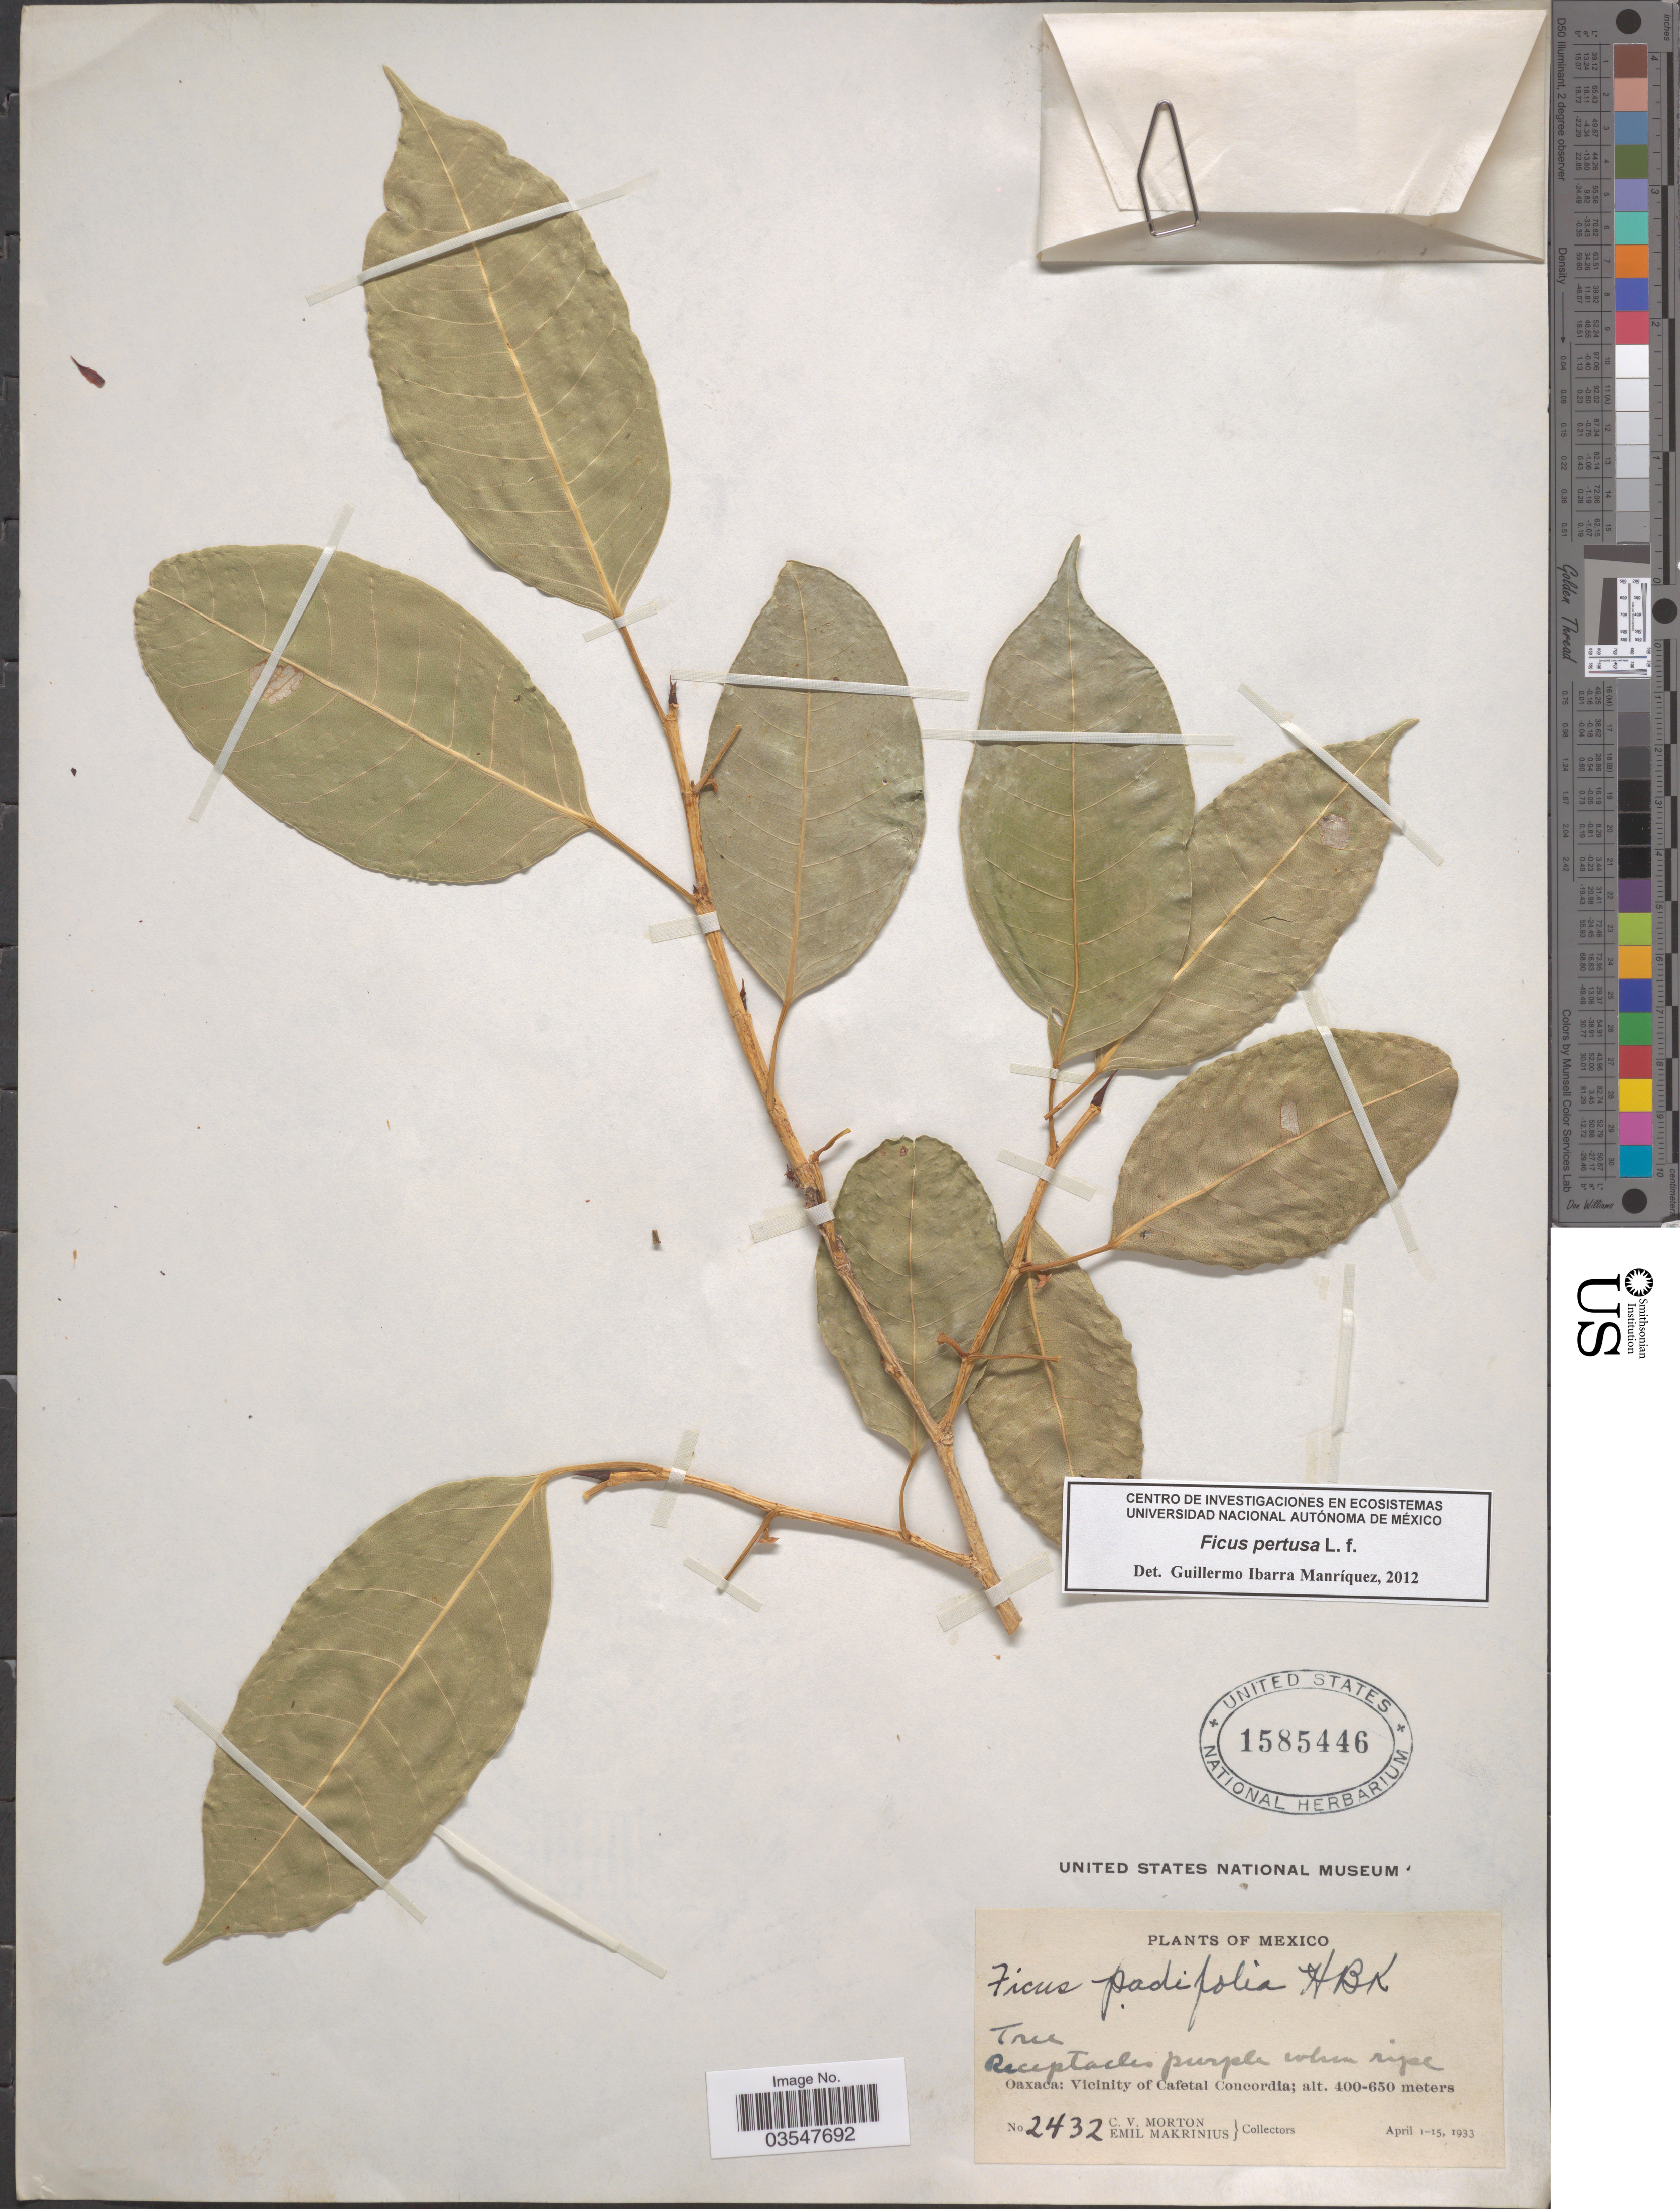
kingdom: Plantae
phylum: Tracheophyta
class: Magnoliopsida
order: Rosales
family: Moraceae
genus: Ficus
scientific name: Ficus pertusa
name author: L. f.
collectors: C. V. Morton & E. Makrinius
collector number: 2432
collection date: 1933-04-01/1933-04-15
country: Mexico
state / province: Oaxaca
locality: Vicinity of Cafetal Concordia.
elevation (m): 400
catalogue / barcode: US 1585446